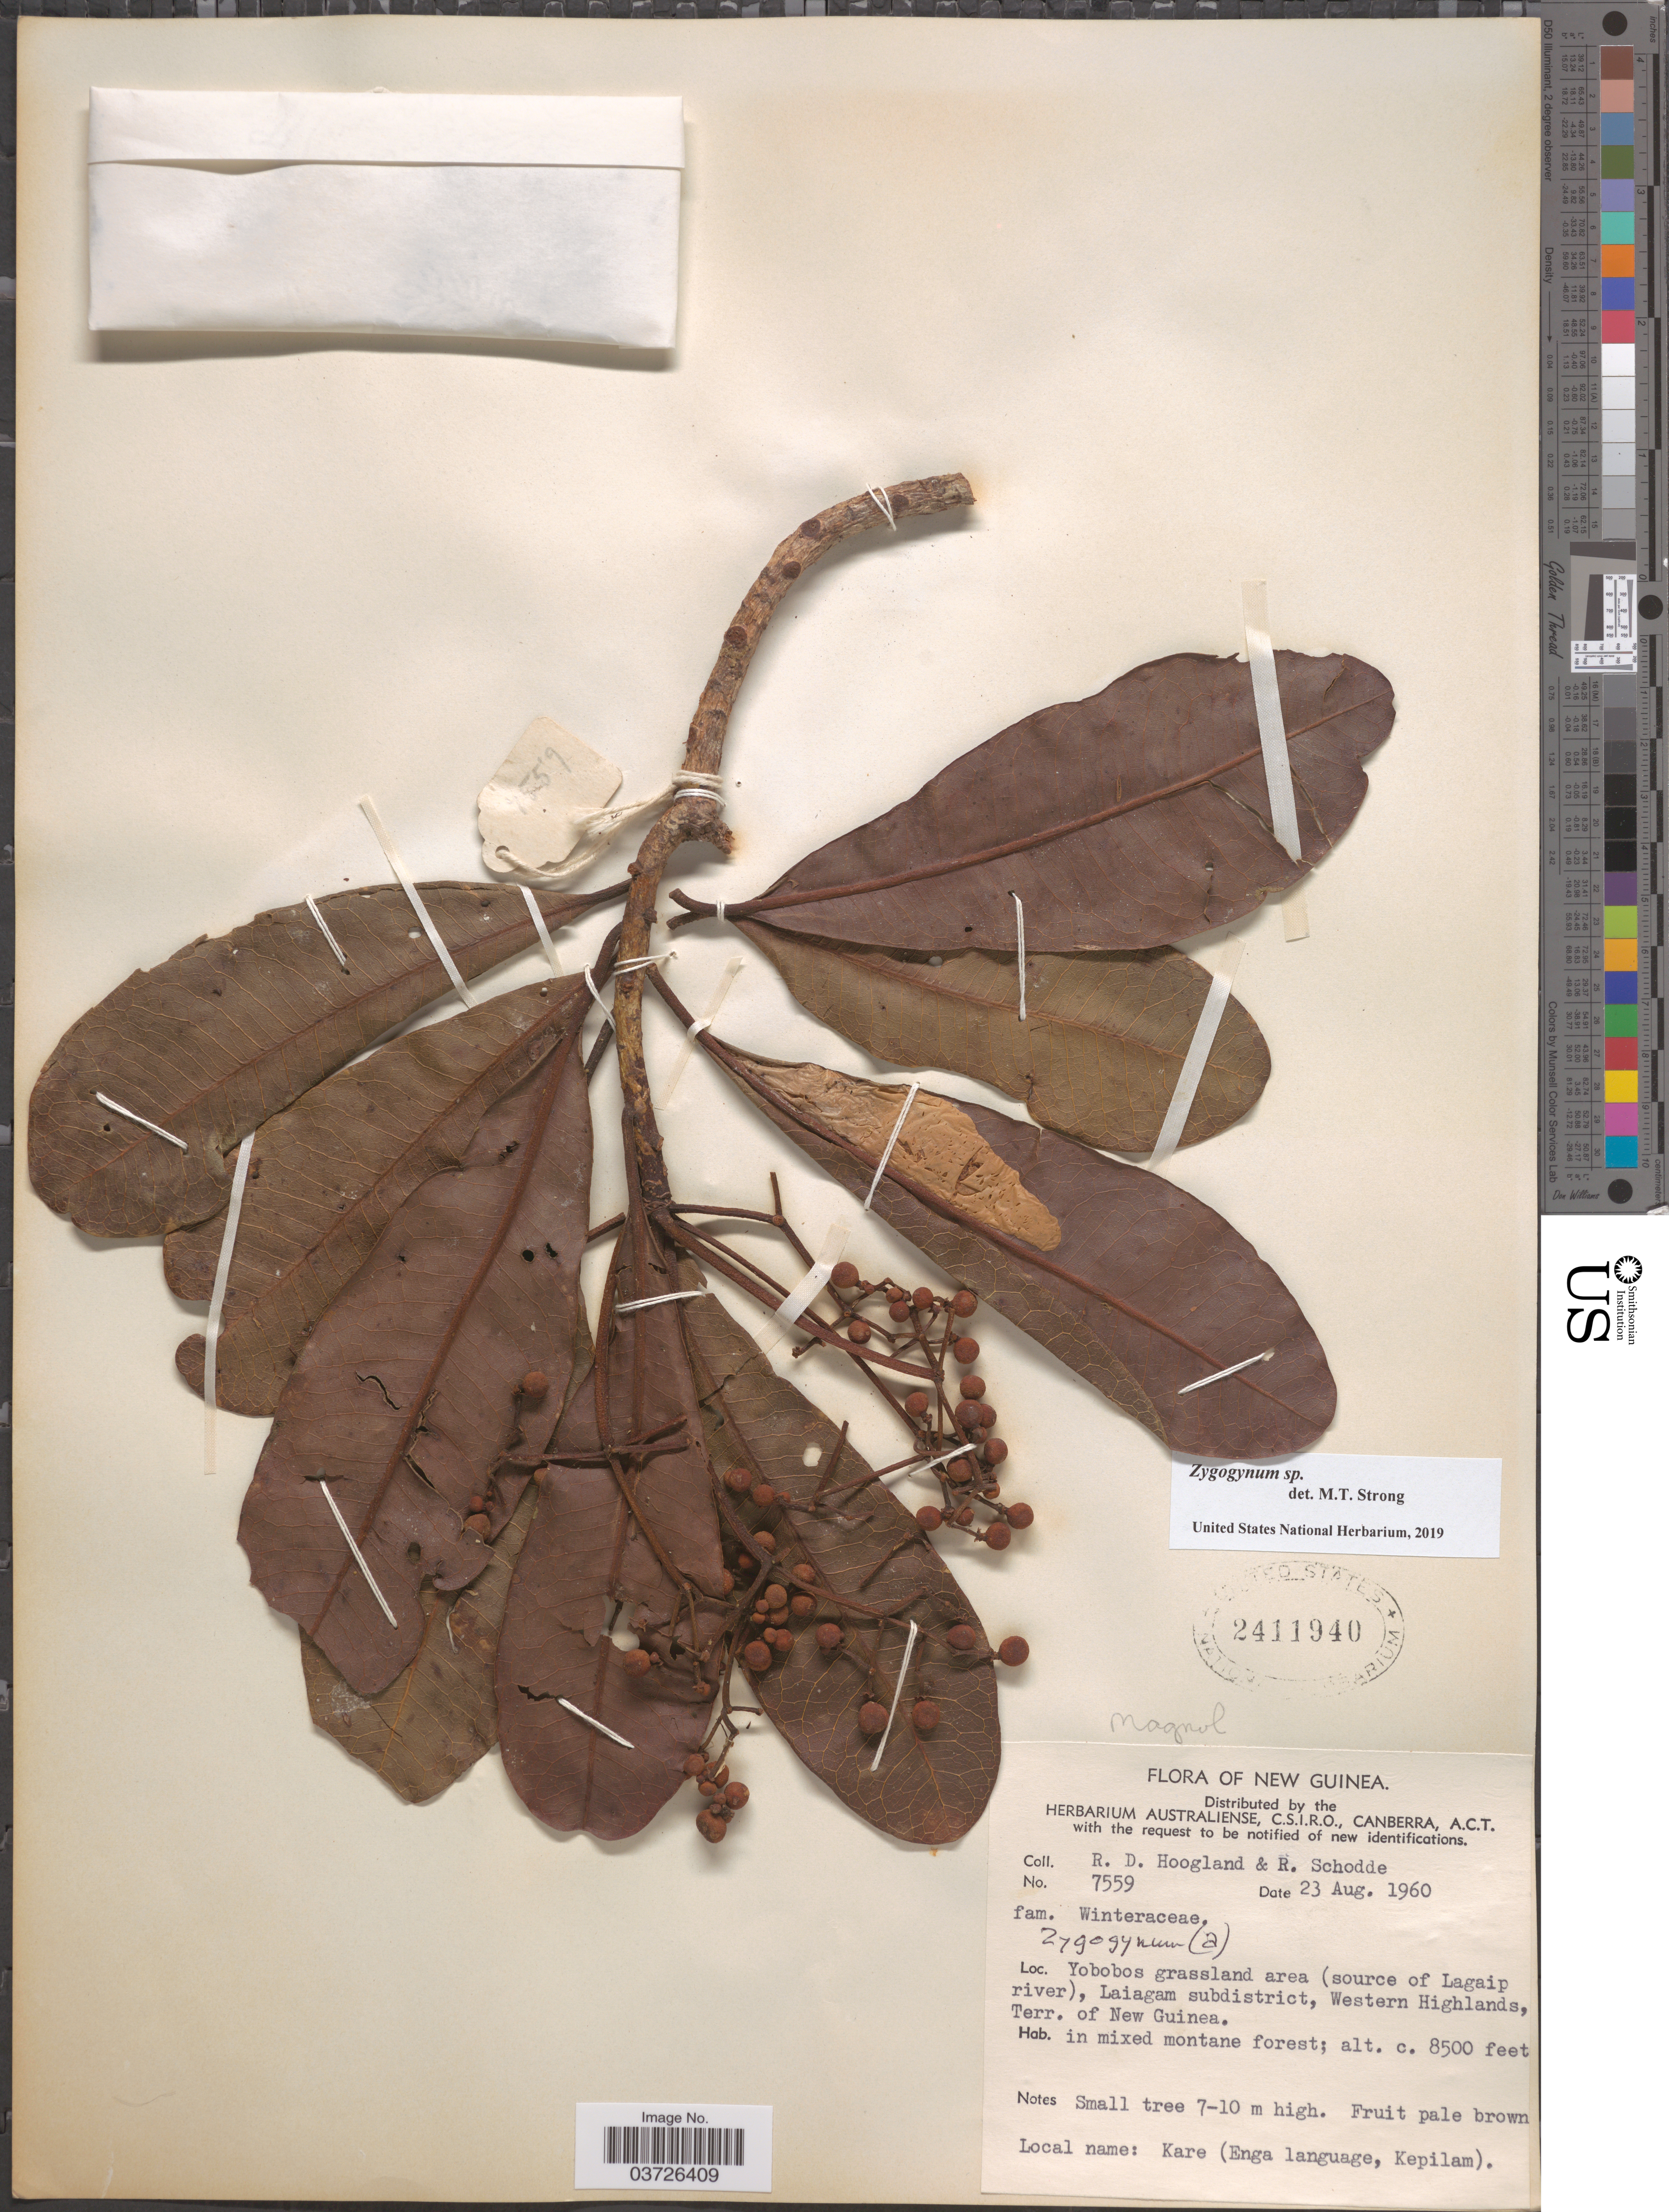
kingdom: Plantae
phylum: Tracheophyta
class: Magnoliopsida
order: Canellales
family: Winteraceae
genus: Zygogynum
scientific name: Zygogynum sp.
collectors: R. D. Hoogland & R. Schodde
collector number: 7559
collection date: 1960-08-23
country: Papua New Guinea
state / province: Western Highlands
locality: New Guinea. Yobobos grassland area (source of Lagaip river), Laiagam subdistrict, Terr. of New Guinea.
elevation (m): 2591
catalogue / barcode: US 2411940